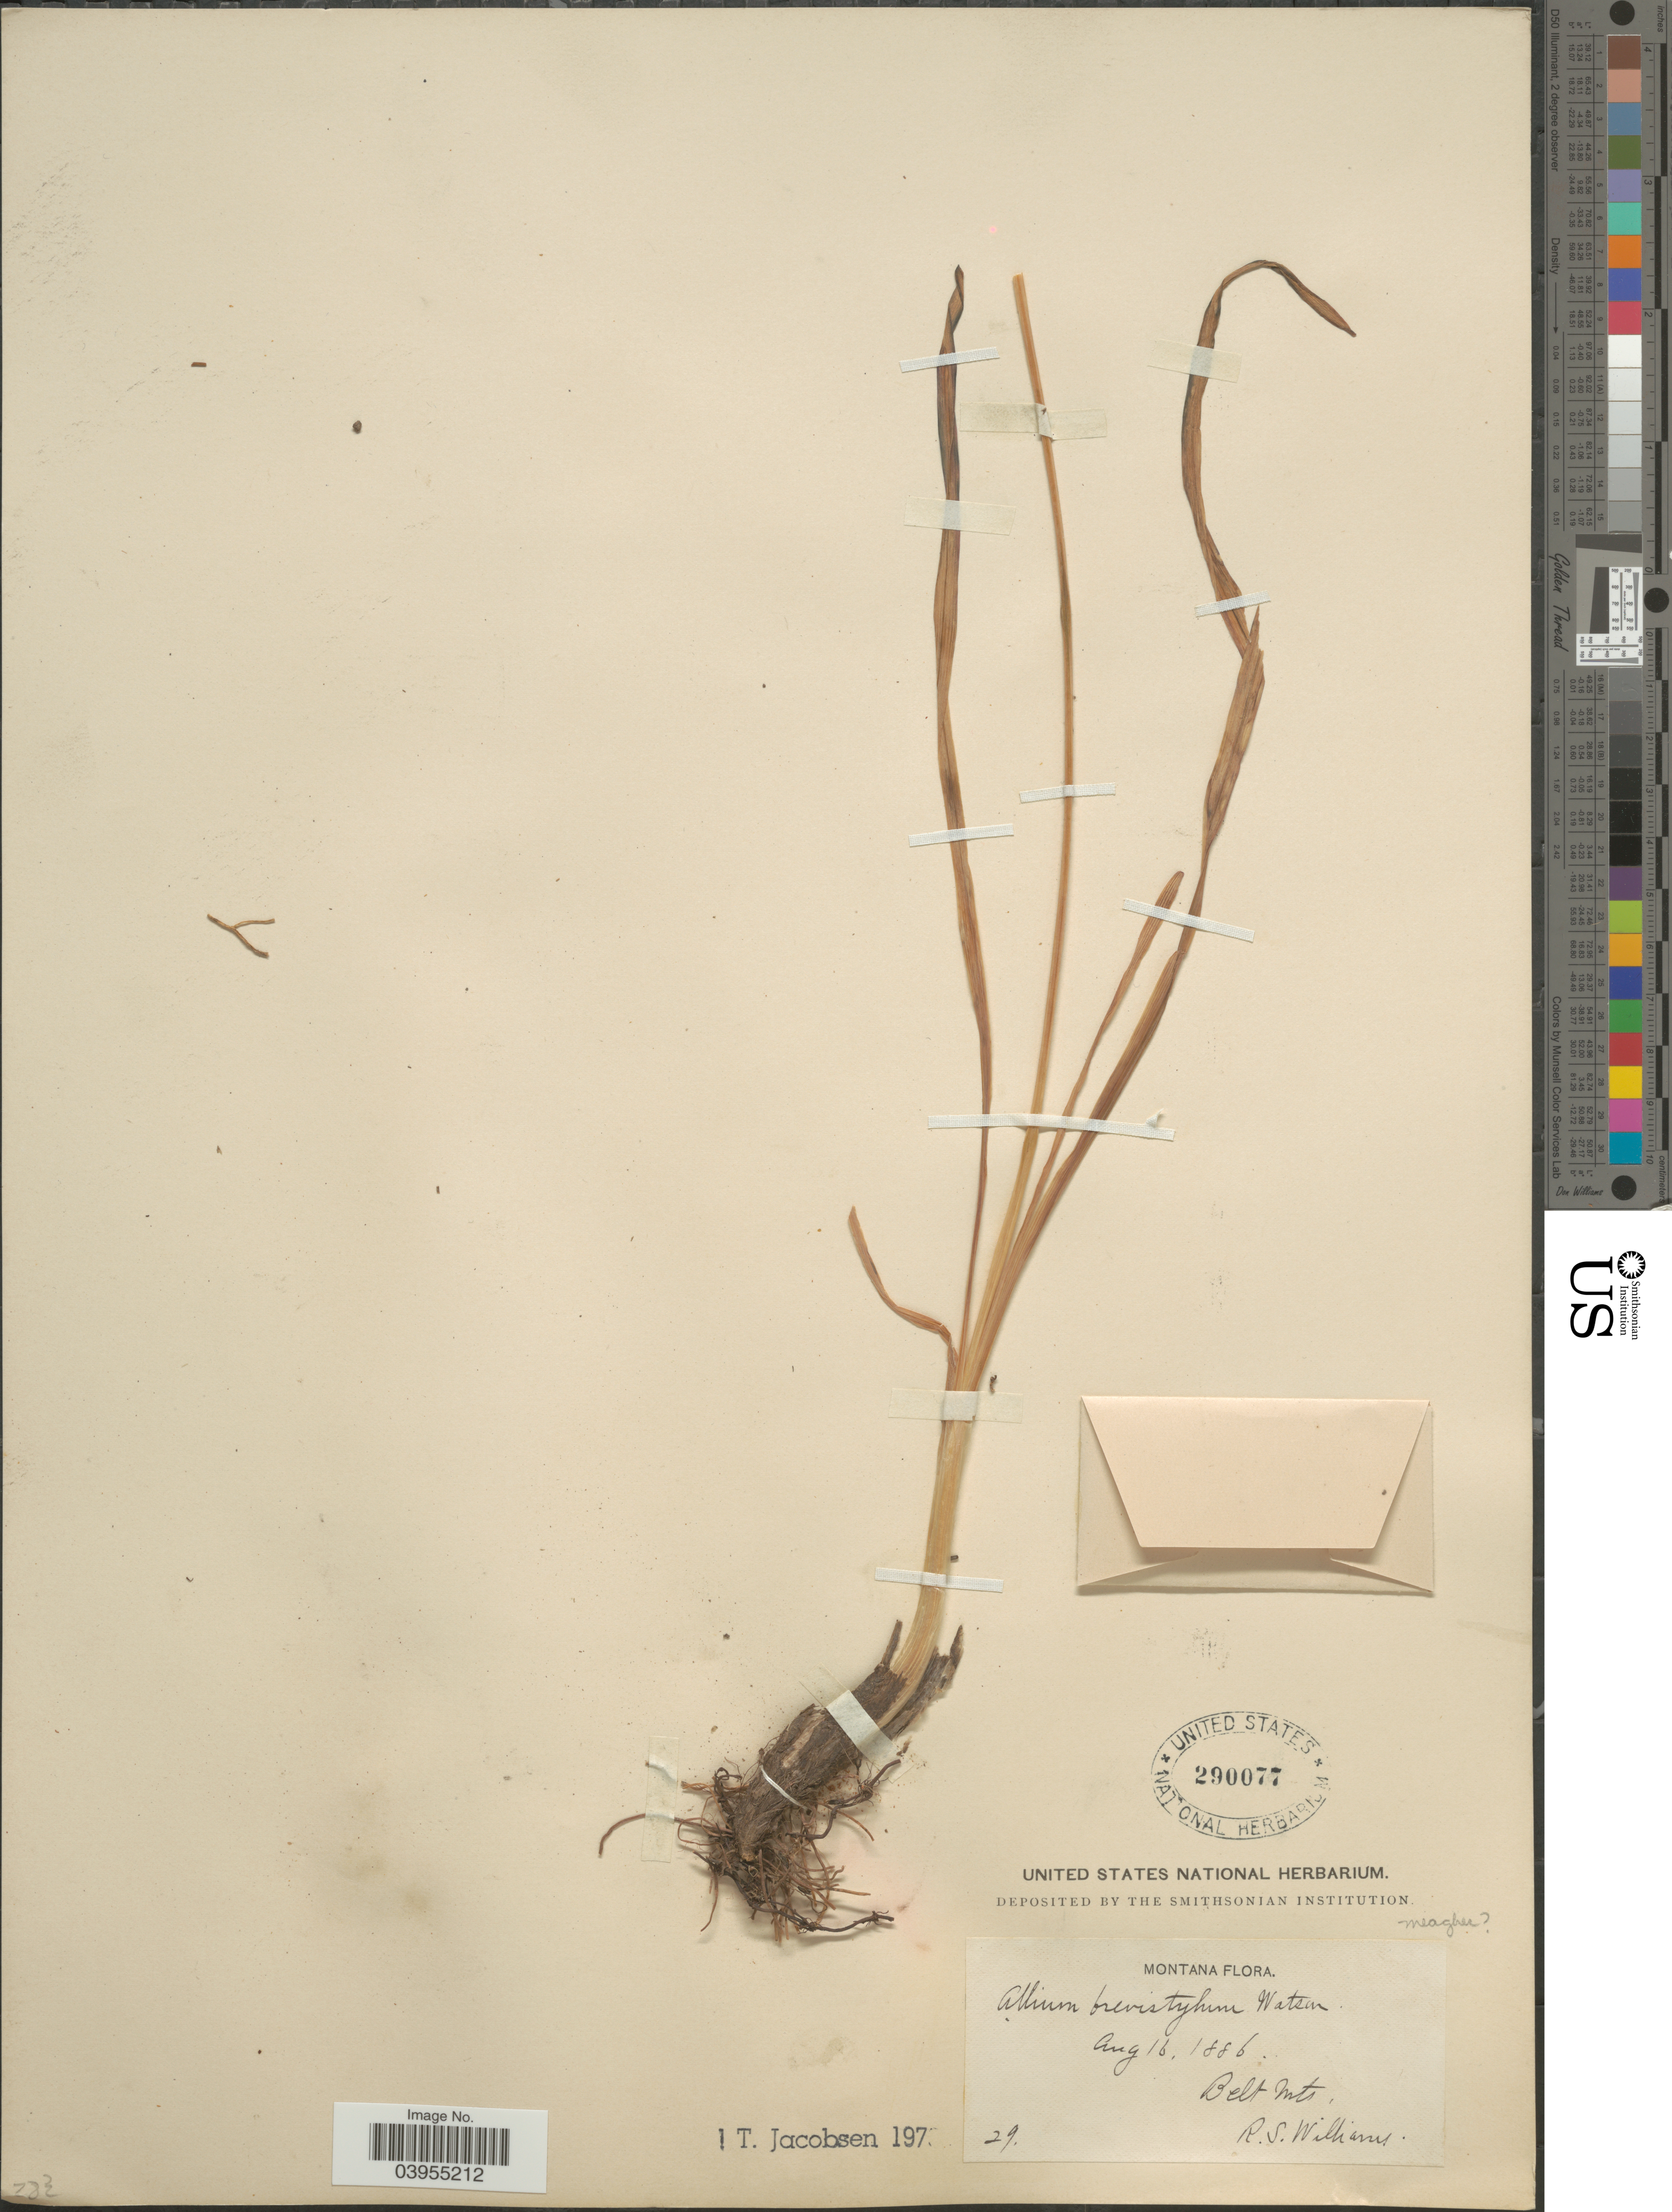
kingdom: Plantae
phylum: Tracheophyta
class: Liliopsida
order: Asparagales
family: Amaryllidaceae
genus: Allium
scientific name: Allium brevistylum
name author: S. Watson in C. King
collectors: R. S. Williams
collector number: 29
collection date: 1886-08-16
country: United States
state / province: Montana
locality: Belt Mts.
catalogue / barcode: US 290077